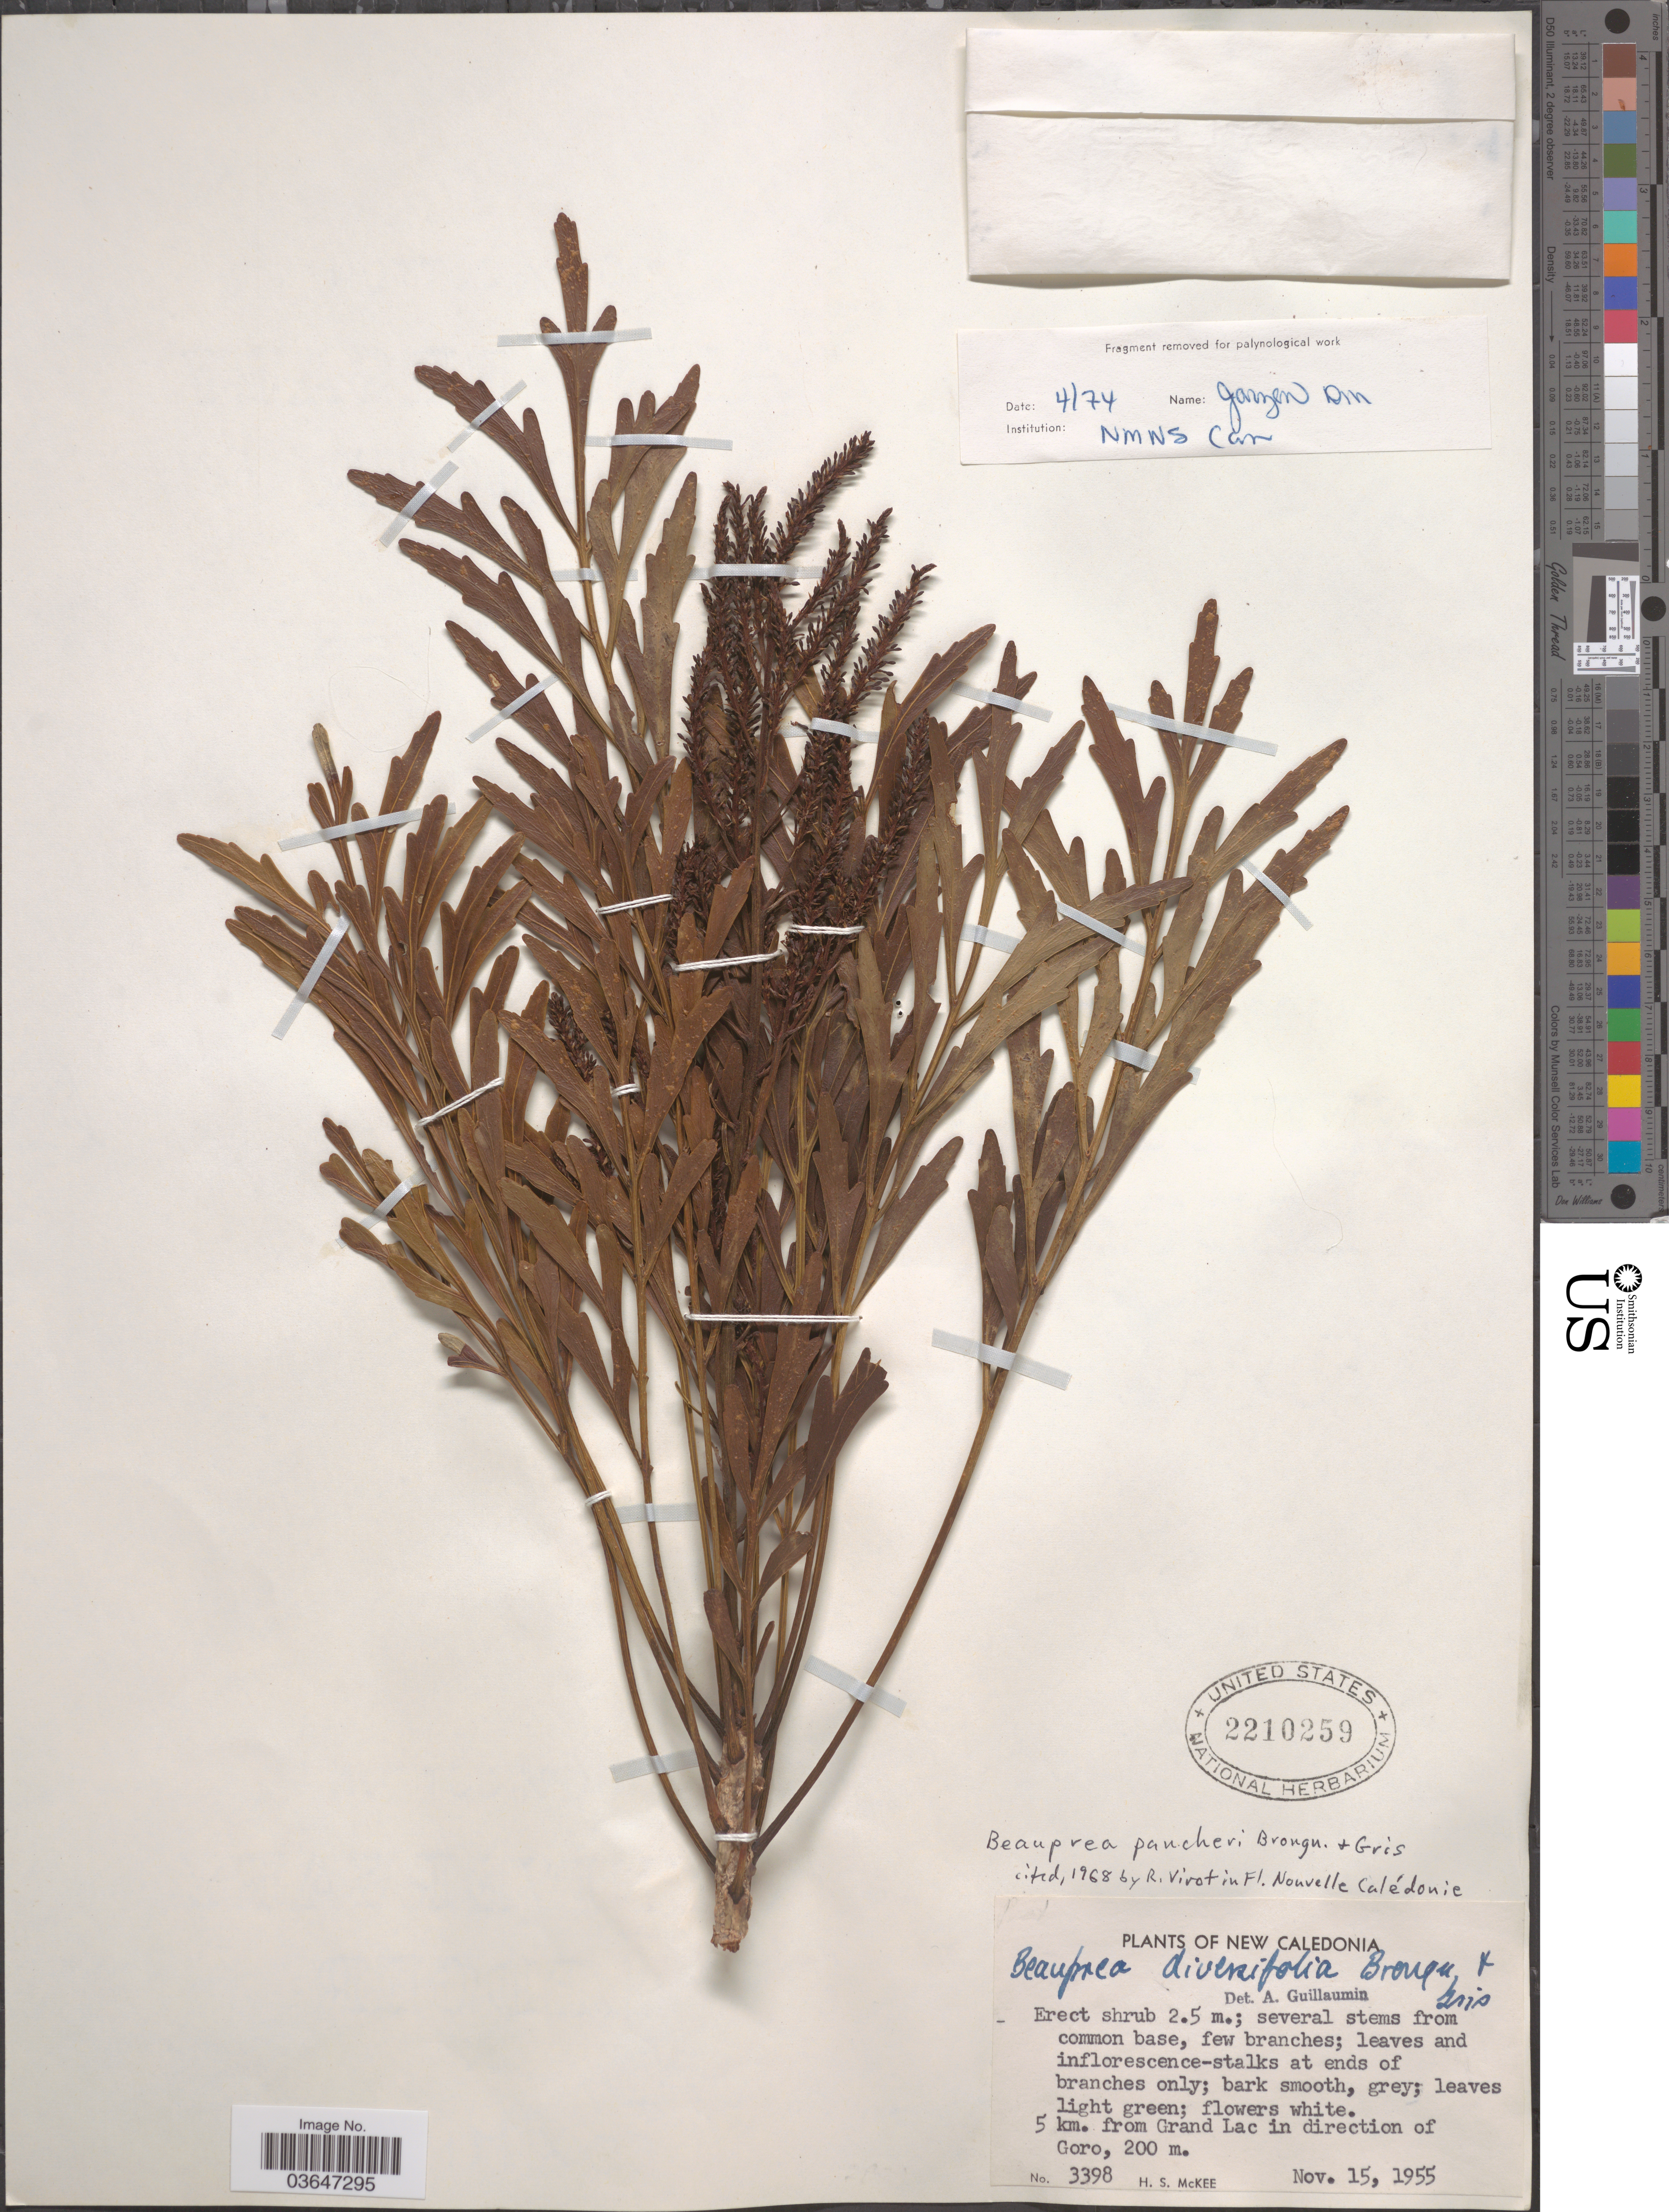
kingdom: Plantae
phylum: Tracheophyta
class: Magnoliopsida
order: Proteales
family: Proteaceae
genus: Beauprea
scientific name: Beauprea pancheri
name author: Brongn. & Gris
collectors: H. S. McKee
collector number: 3398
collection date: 1955-11-15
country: New Caledonia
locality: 5 km. from Grand Lac in direction of Goro.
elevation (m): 200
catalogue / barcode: US 2210259